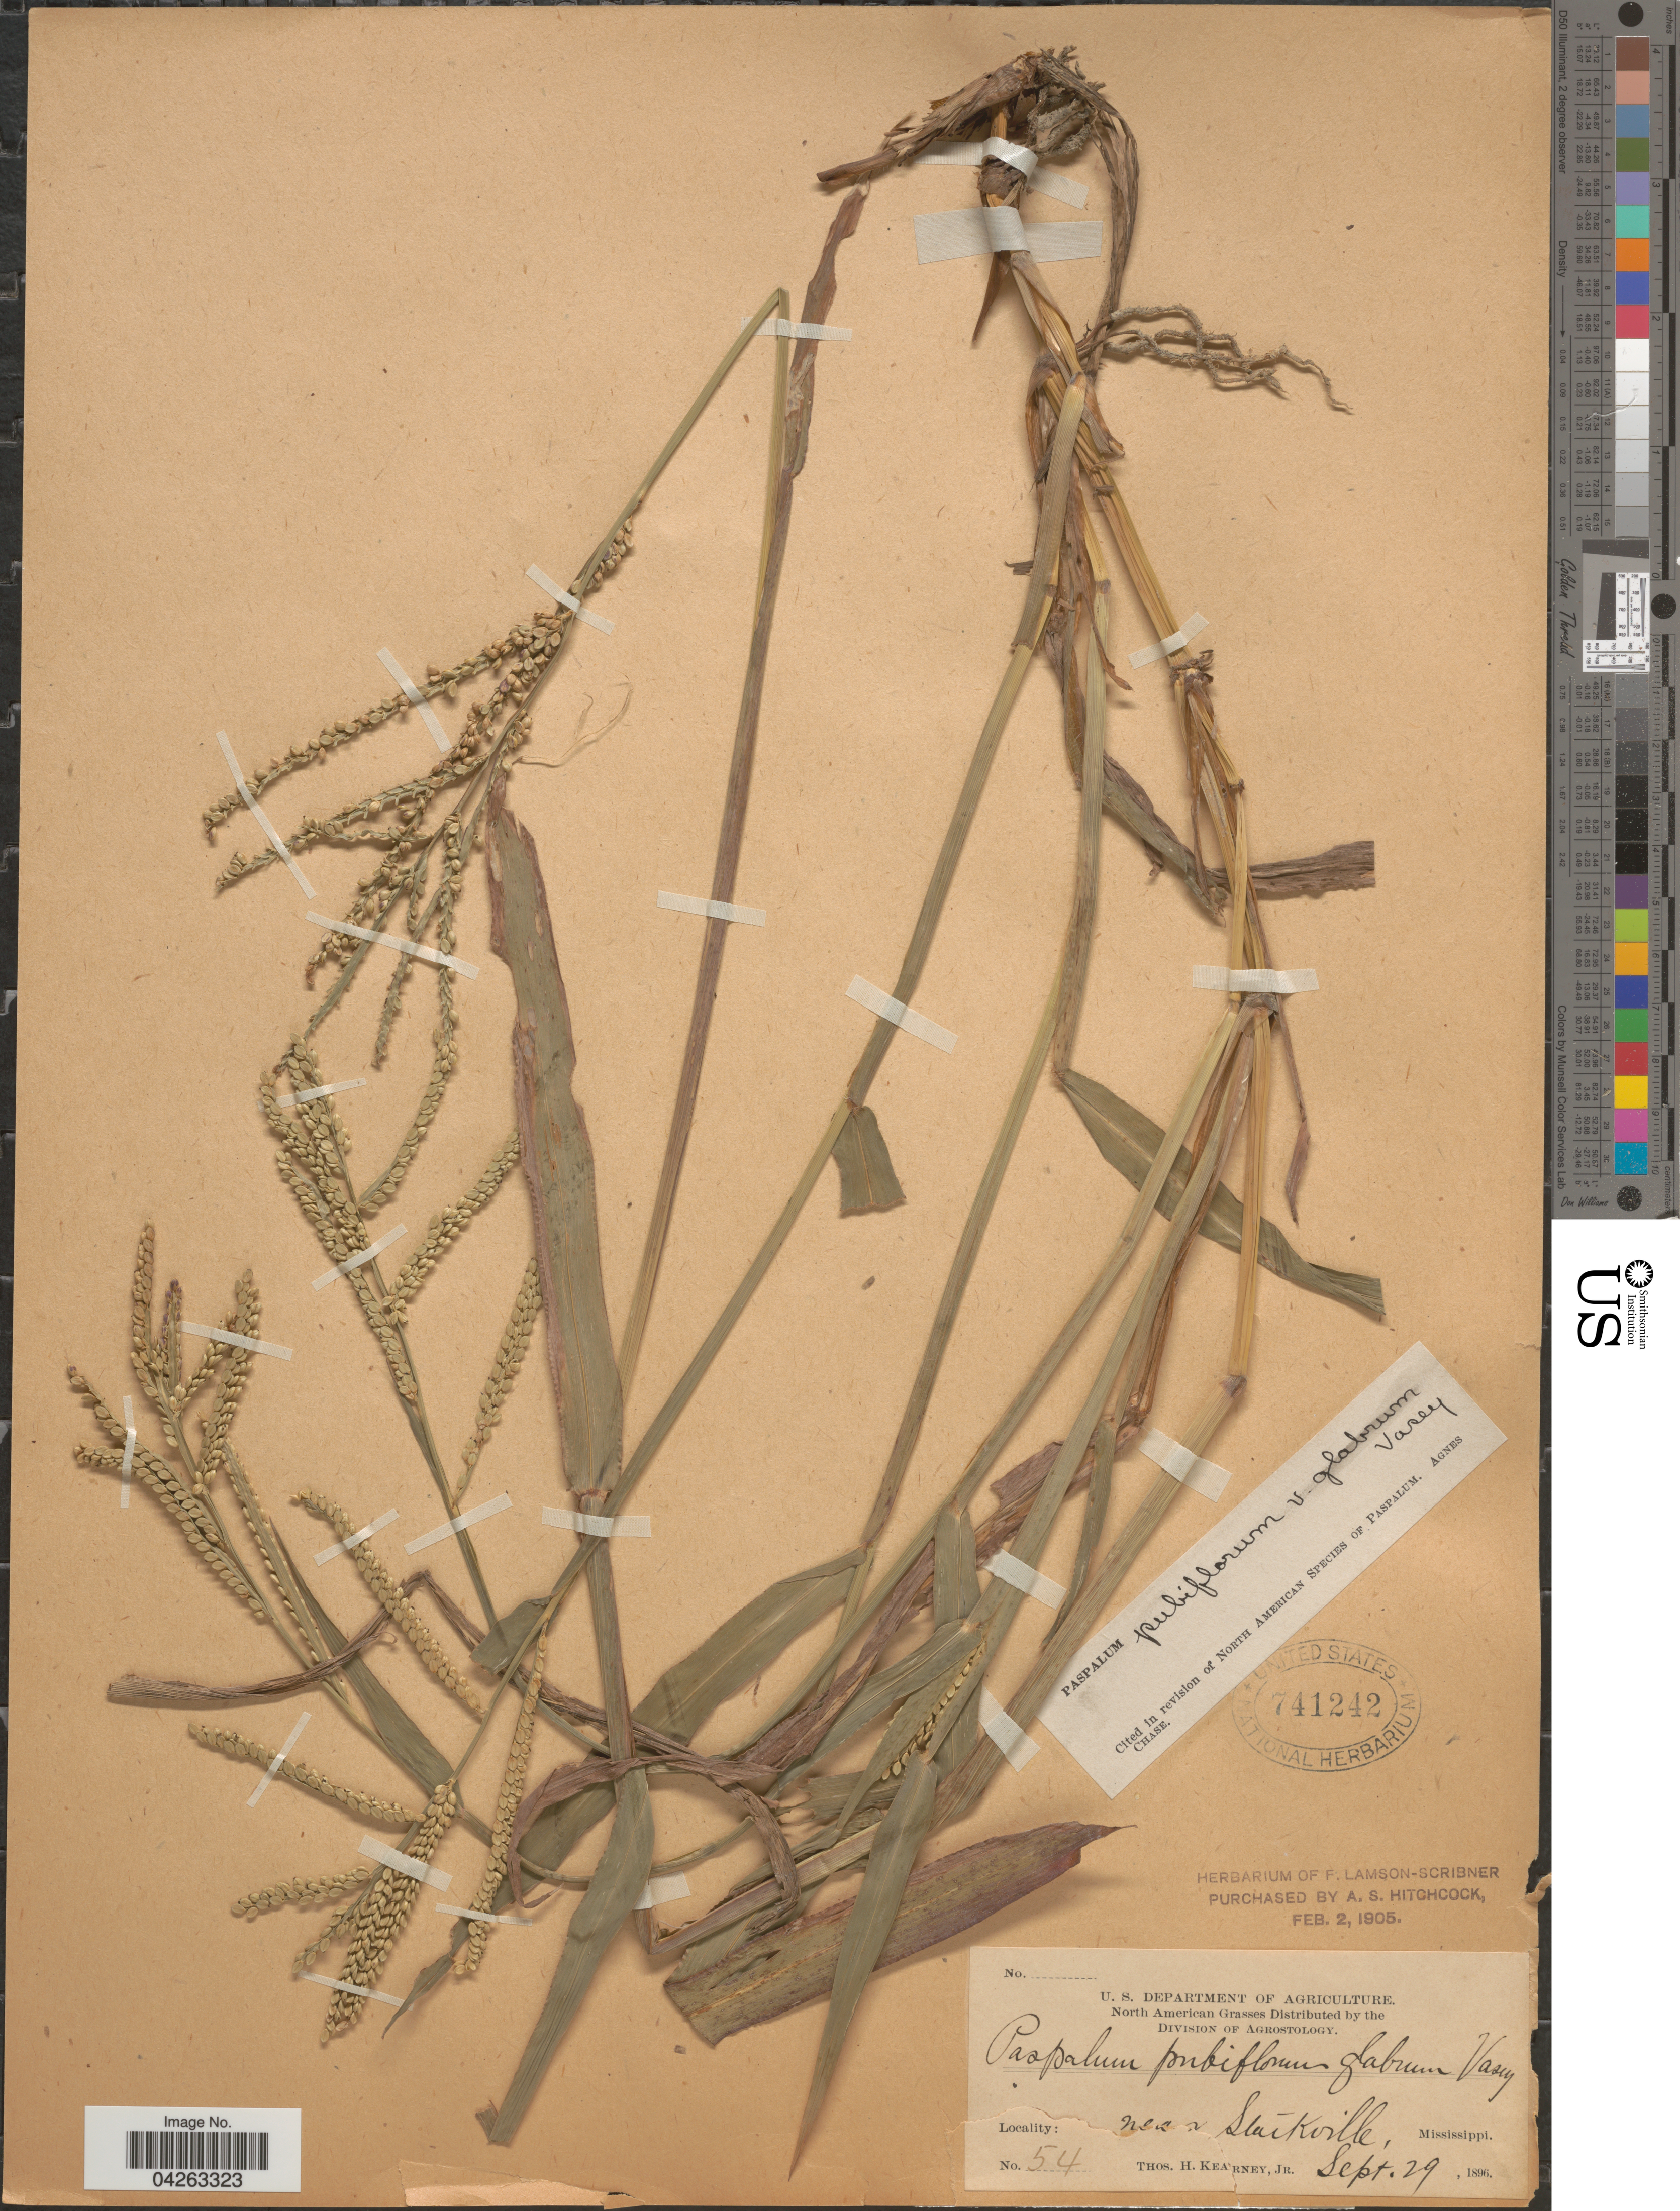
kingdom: Plantae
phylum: Tracheophyta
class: Liliopsida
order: Poales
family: Poaceae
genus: Paspalum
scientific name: Paspalum pubiflorum var. glabrum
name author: Vasey ex Scribn.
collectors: T. H. Kearney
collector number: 54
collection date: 1896-09-29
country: United States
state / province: Tennessee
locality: Near Starkville.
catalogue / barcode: US 741242